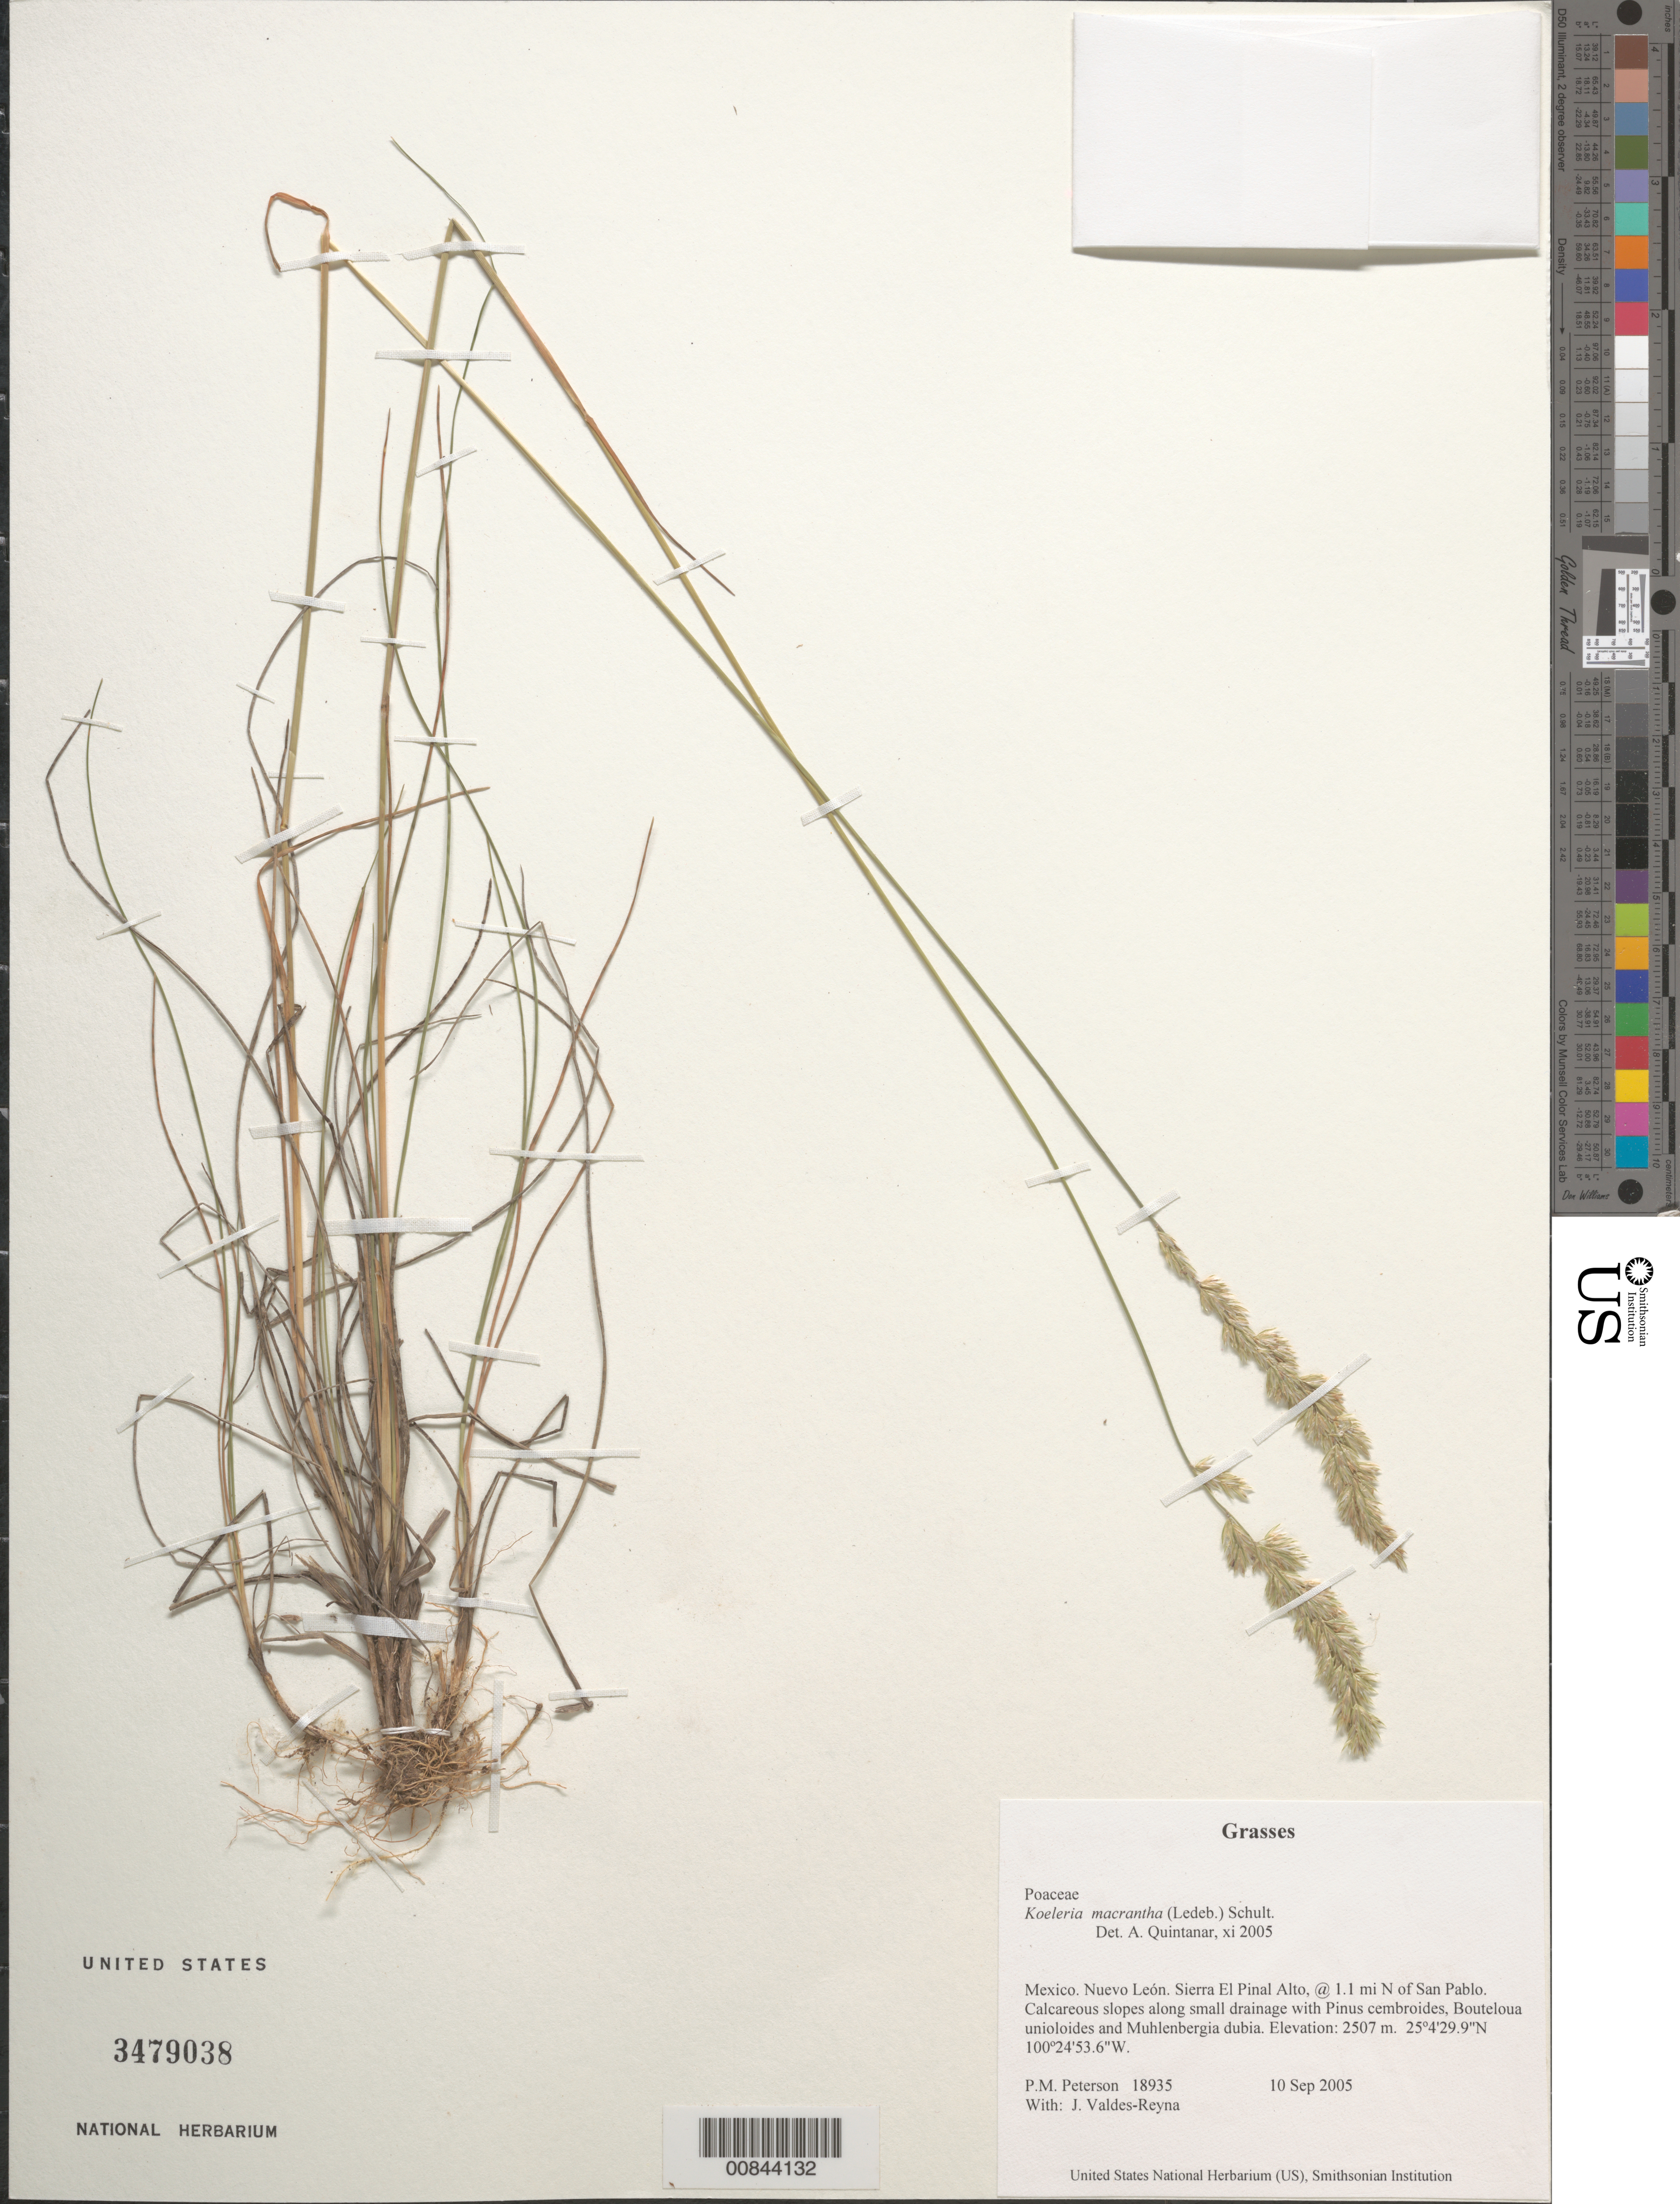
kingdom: Plantae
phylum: Tracheophyta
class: Liliopsida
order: Poales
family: Poaceae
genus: Koeleria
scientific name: Koeleria pyramidata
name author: (Lam.) P. Beauv.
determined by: Quintanar, A.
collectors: P. M. Peterson & J. Valdés-Reyna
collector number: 18935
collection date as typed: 10 Sep 2005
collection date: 2005-09-10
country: Mexico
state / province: Nuevo León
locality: Sierra El Pinal Alto, @ 1.1 mi N of San Pablo. Calcareous slopes along small drainage with Pinus cembroides, Bouteloua unioloides and Muhlenbergia dubia.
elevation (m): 2507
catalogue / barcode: US 3479038